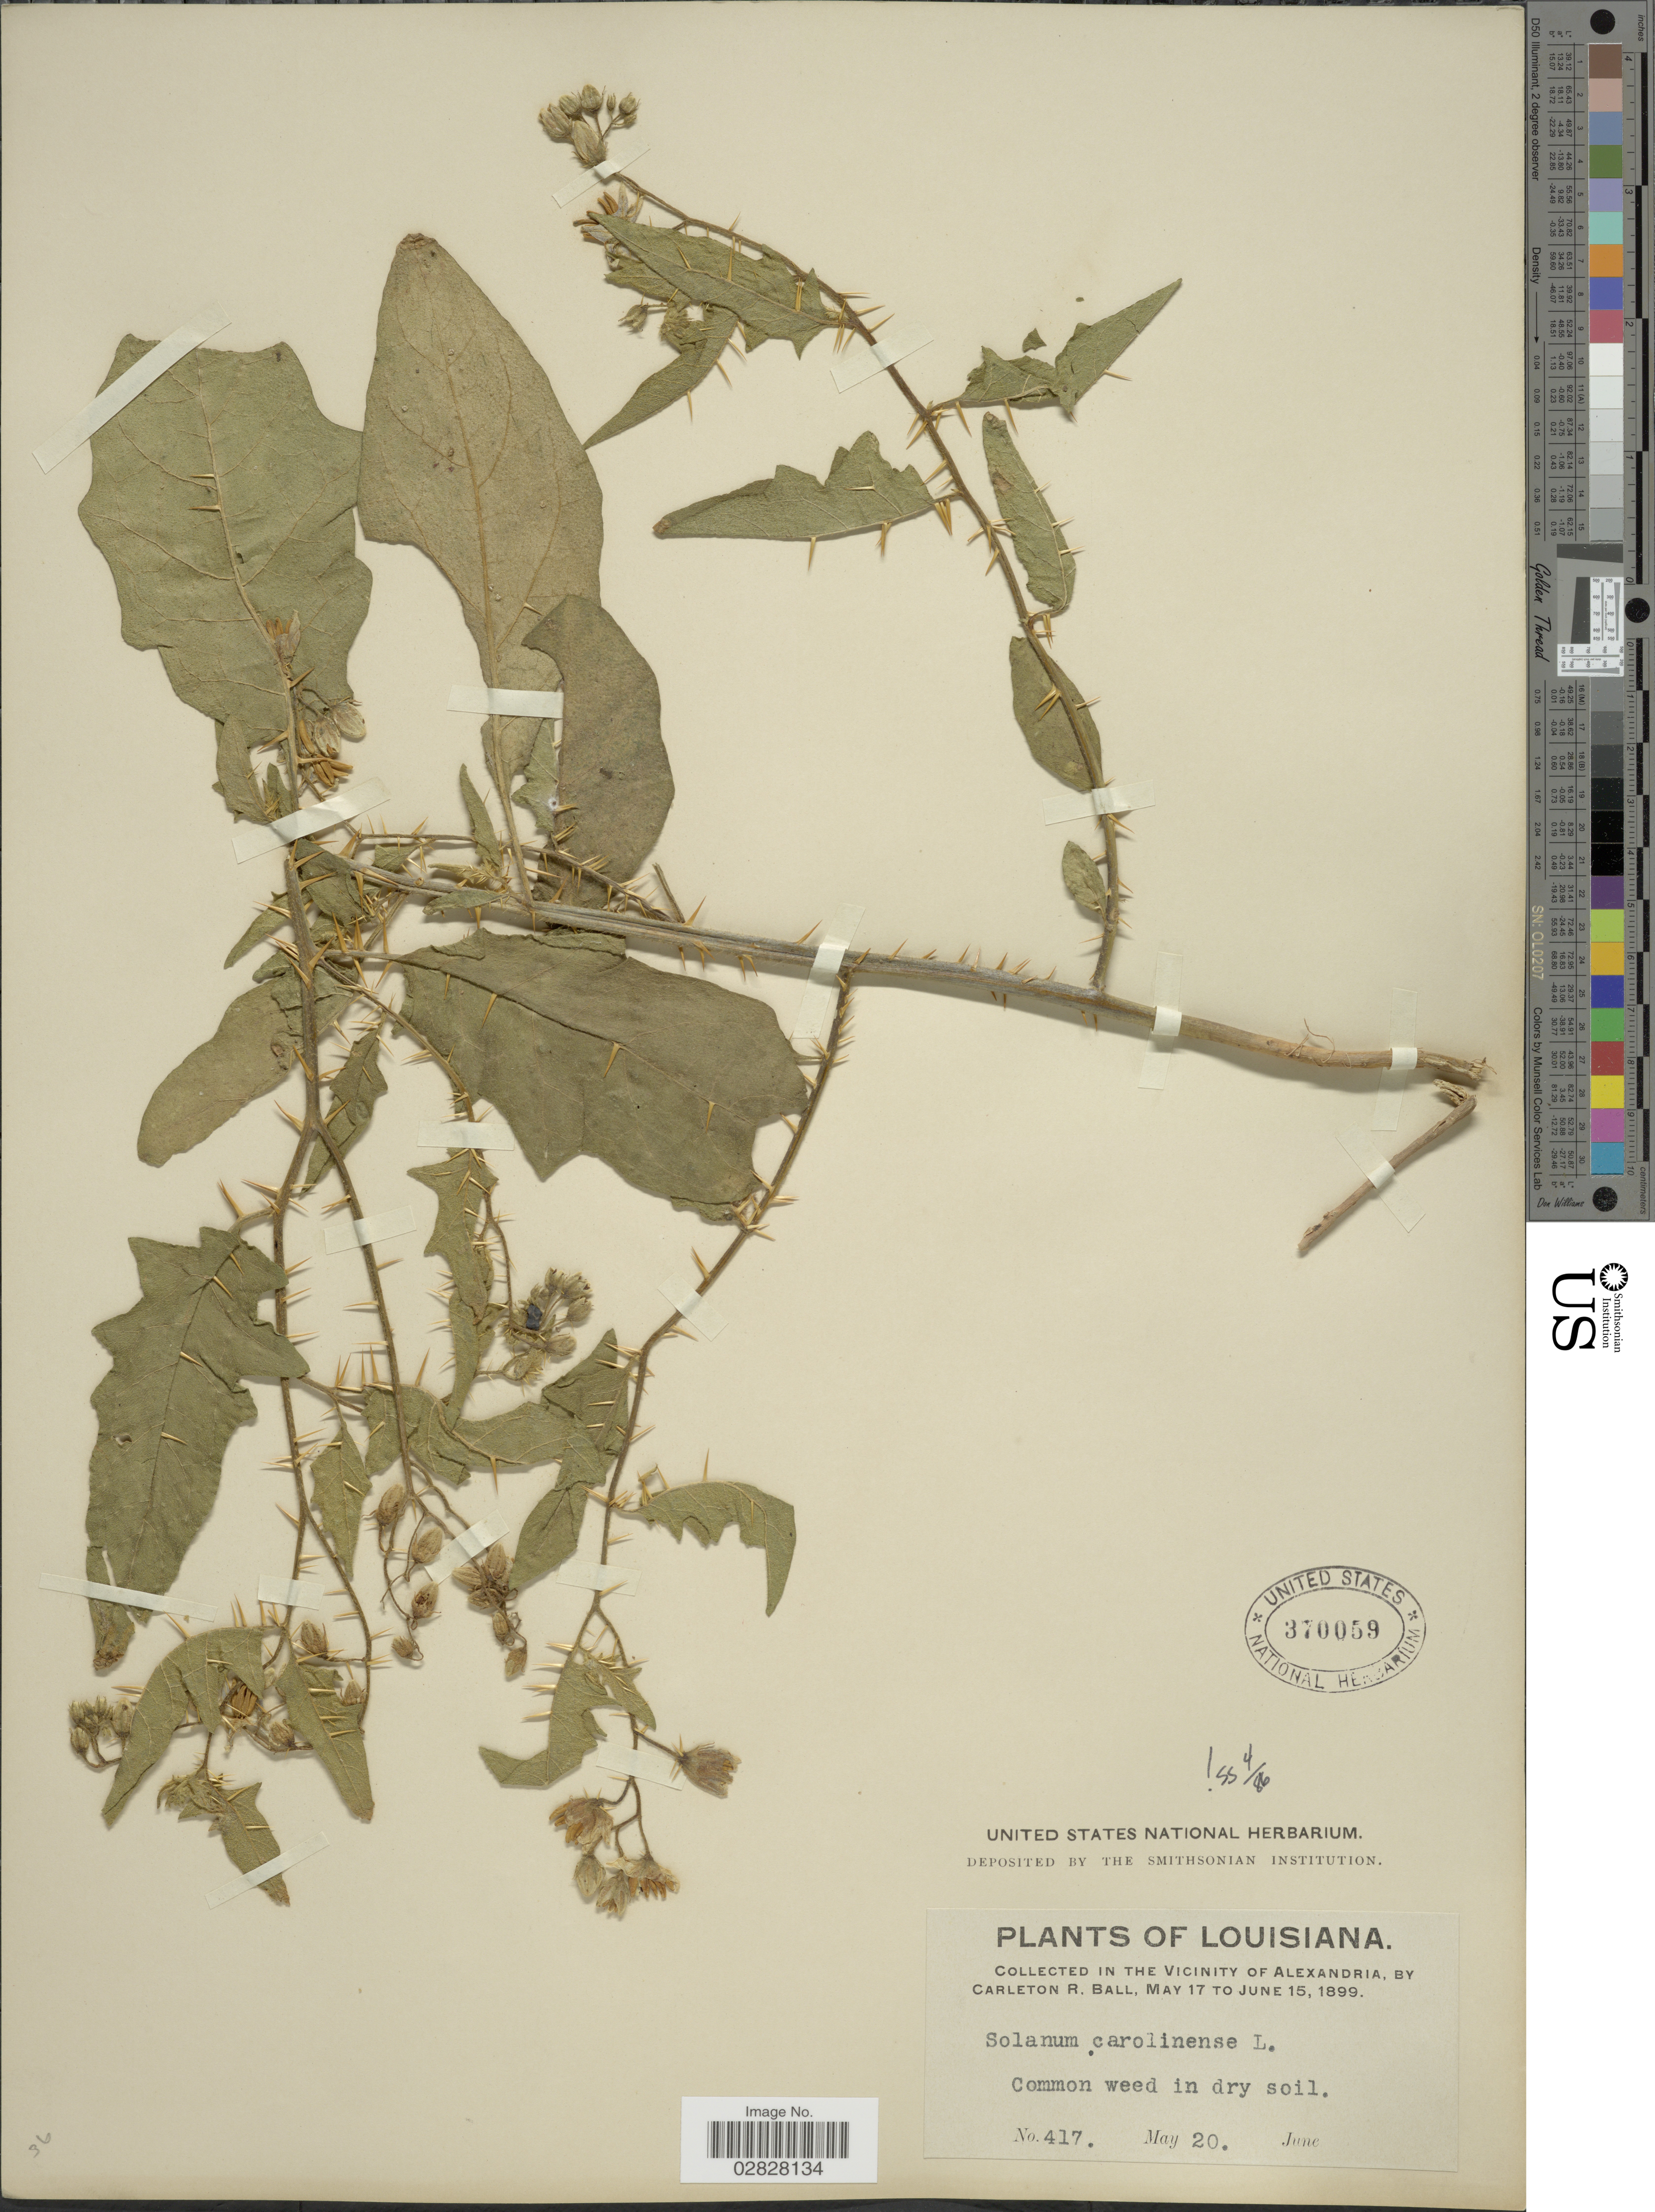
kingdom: Plantae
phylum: Tracheophyta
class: Magnoliopsida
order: Solanales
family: Solanaceae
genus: Solanum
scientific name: Solanum carolinense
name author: L.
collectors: C. R. Ball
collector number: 417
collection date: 1899-05-20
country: United States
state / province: Louisiana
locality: Vicinity of Alexandria.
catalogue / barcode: US 370059